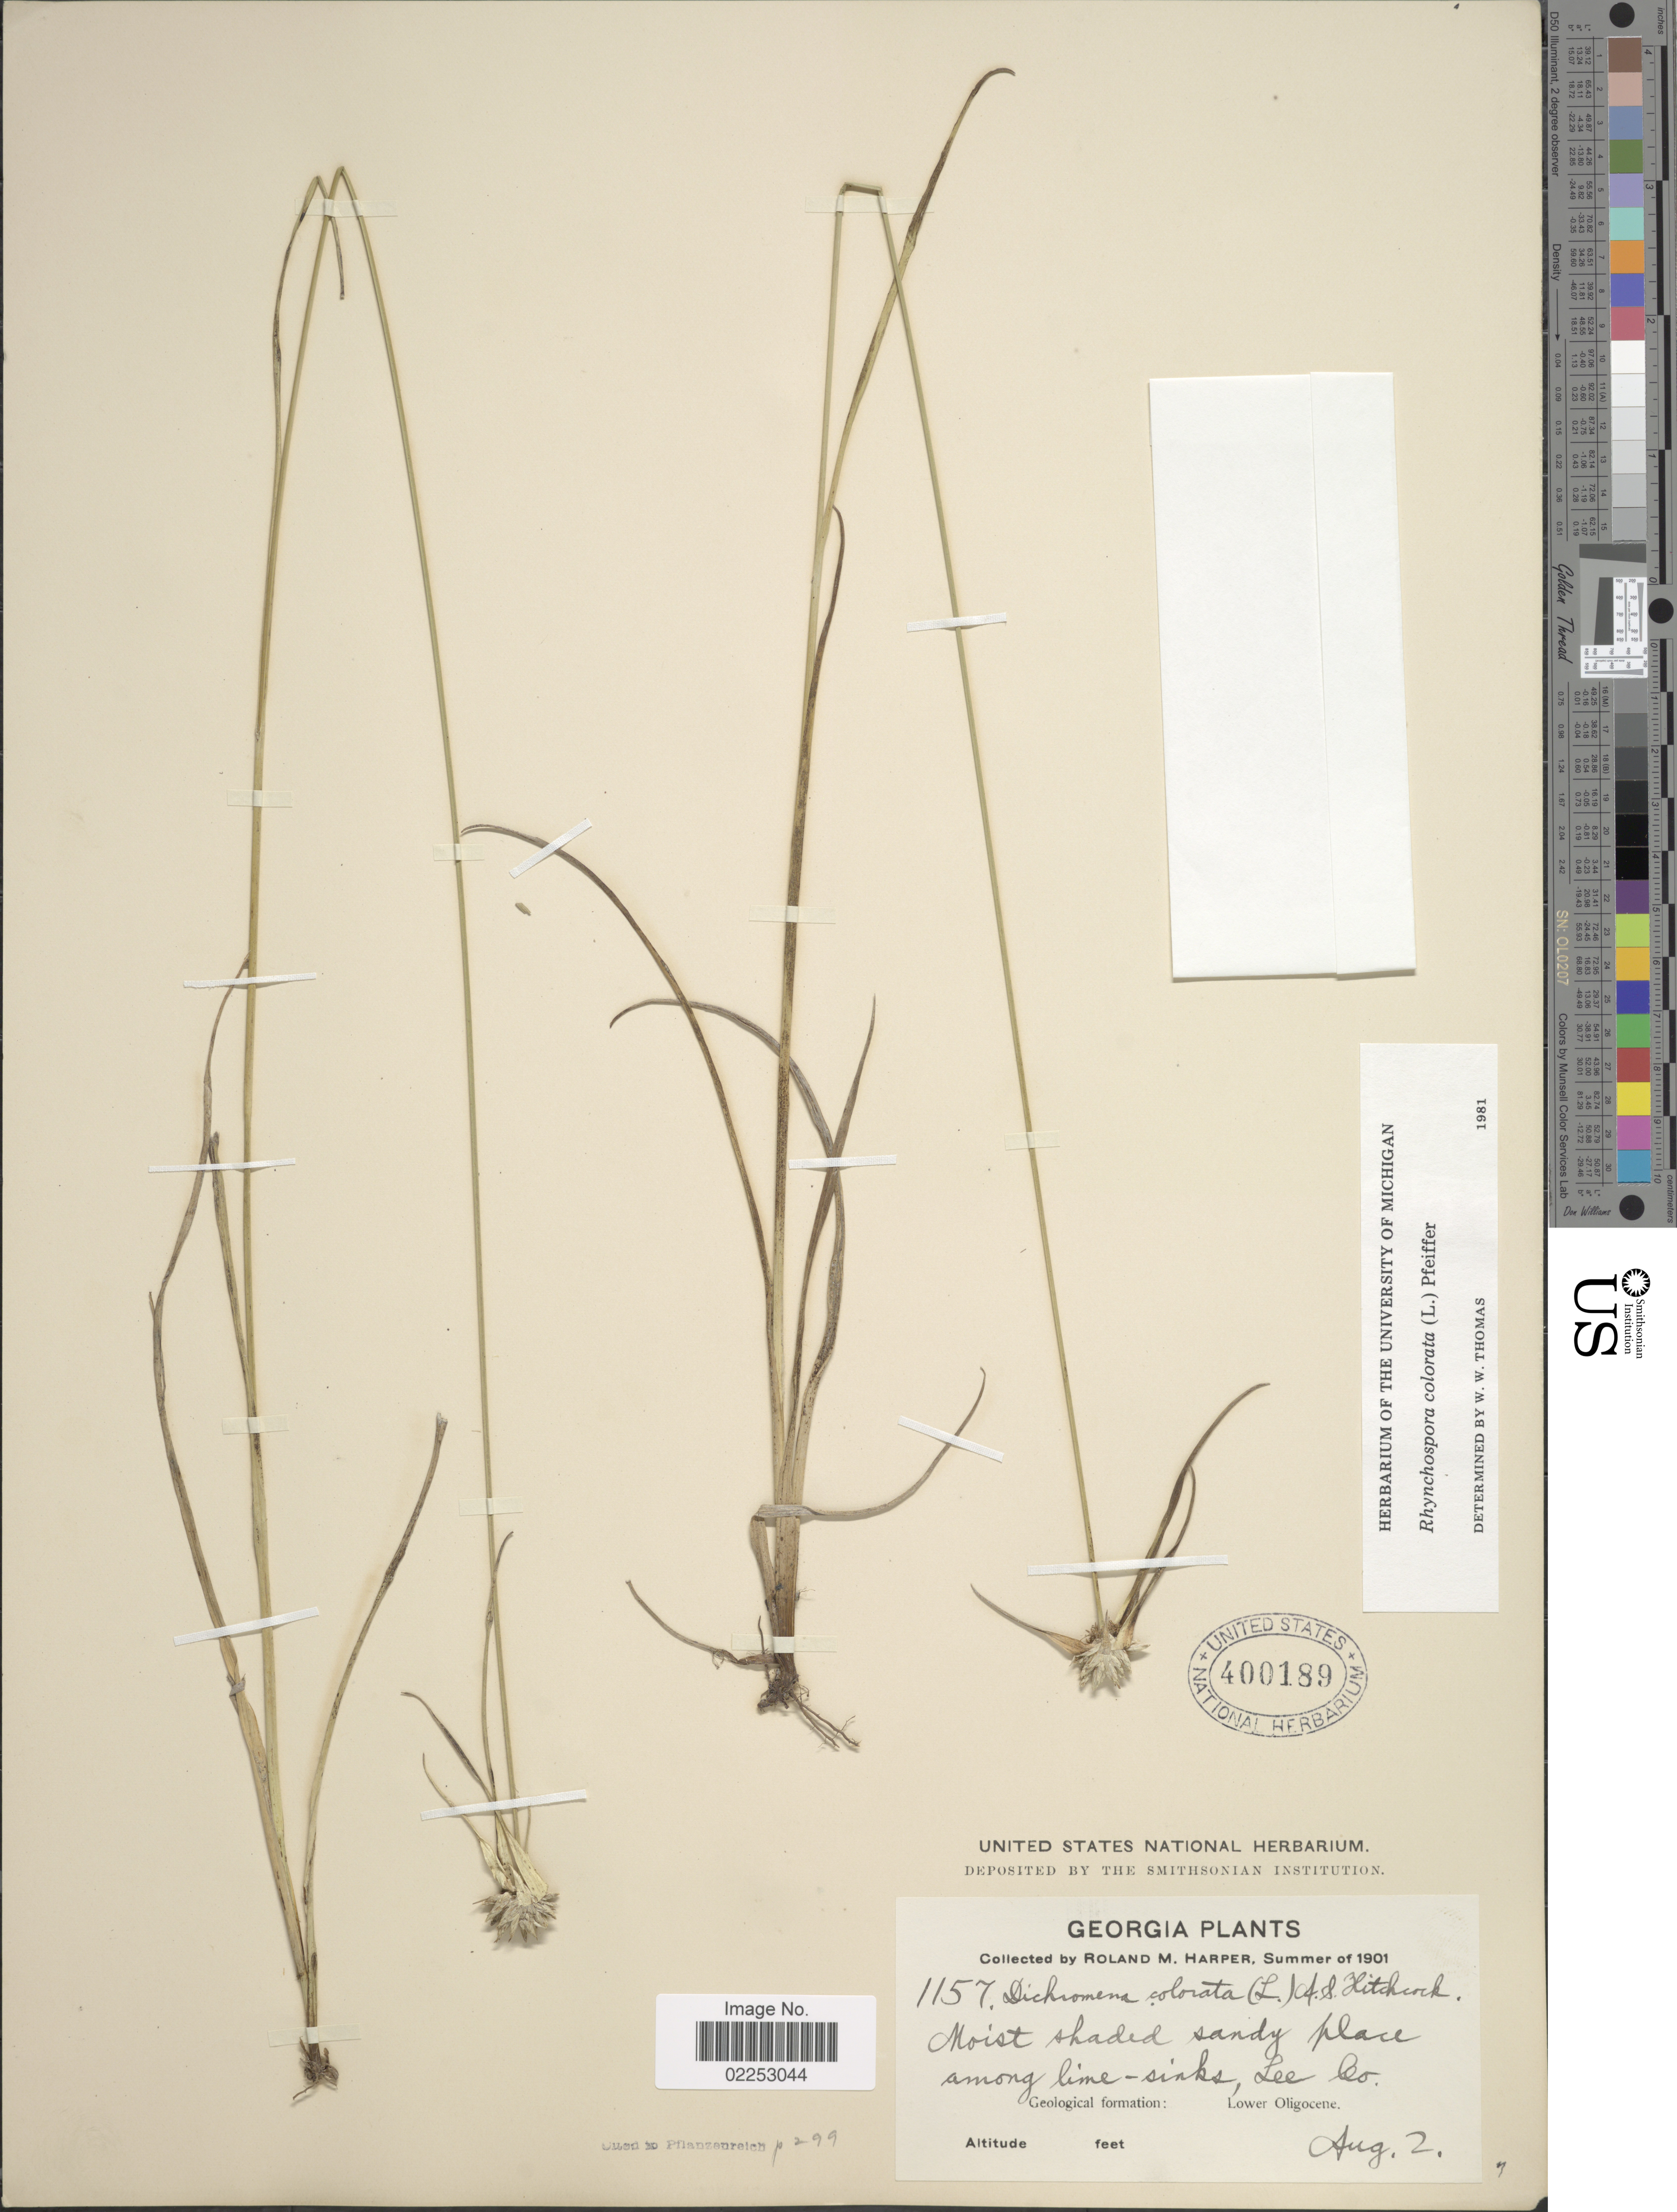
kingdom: Plantae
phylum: Tracheophyta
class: Liliopsida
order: Poales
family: Cyperaceae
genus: Rhynchospora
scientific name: Rhynchospora colorata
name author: (L.) H. Pfeiff.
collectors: R. M. Harper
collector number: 1157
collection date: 1901-08-02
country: United States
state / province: Georgia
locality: Lee Co.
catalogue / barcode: US 400189